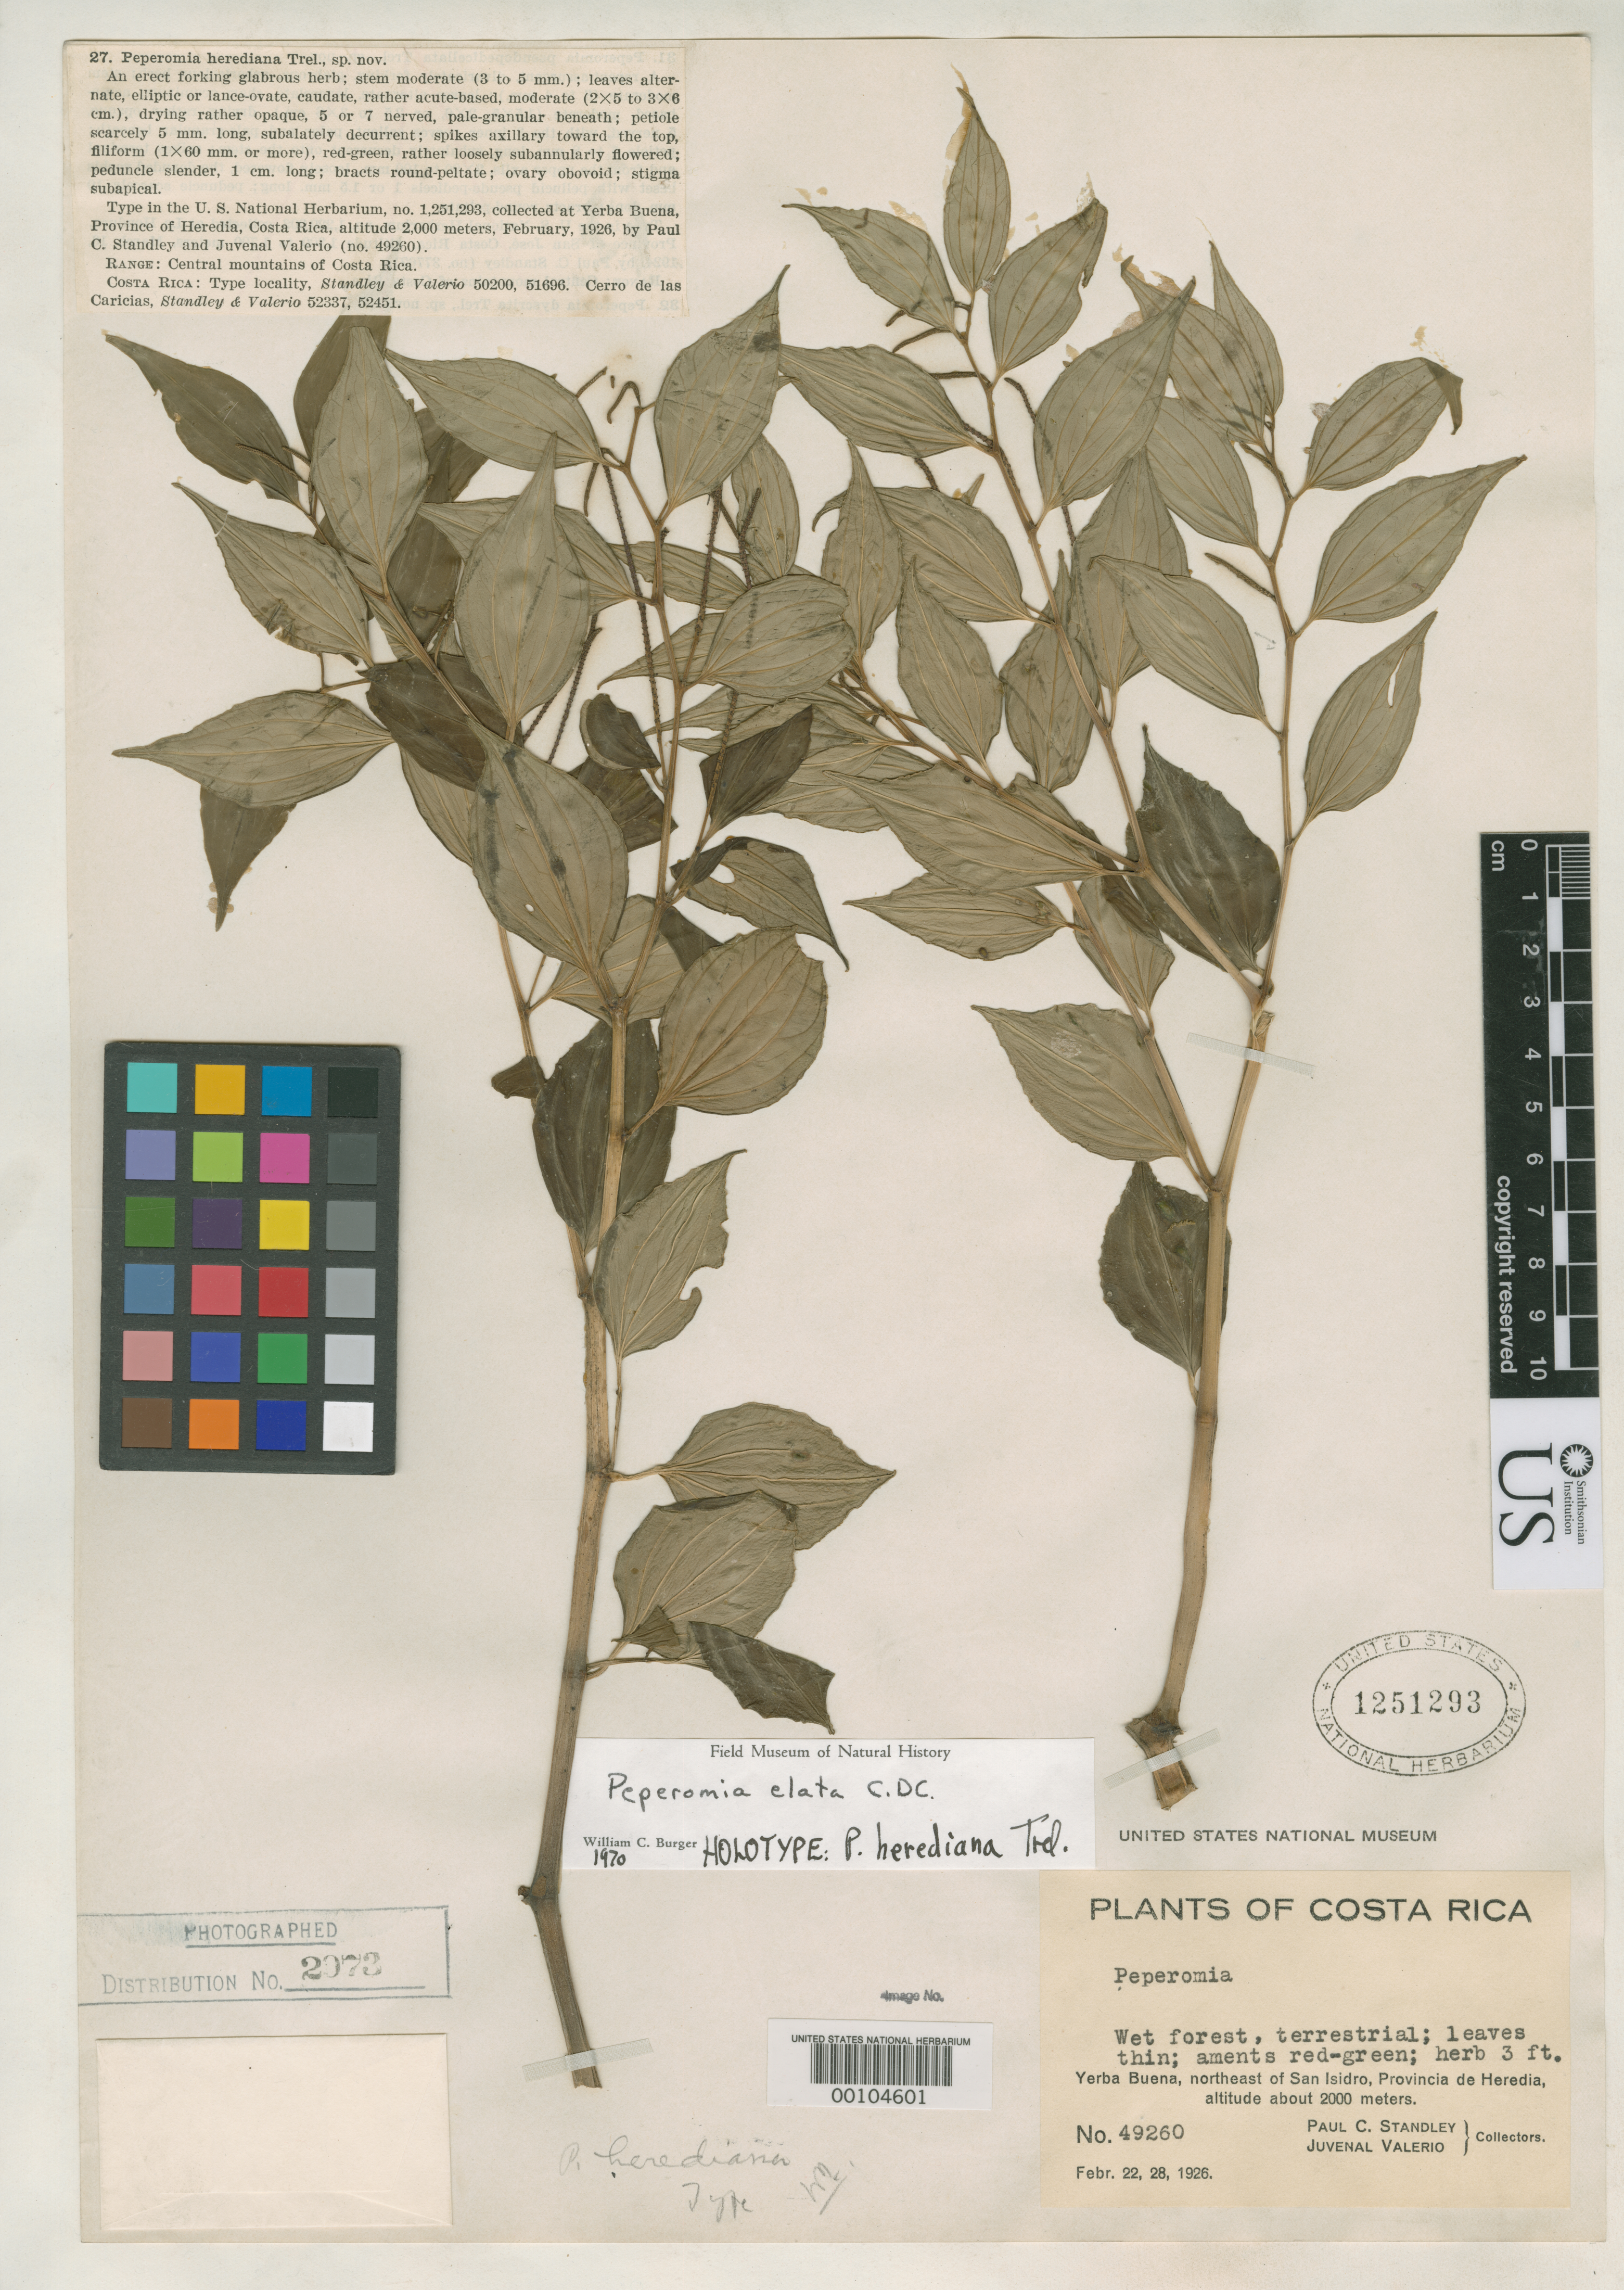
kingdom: Plantae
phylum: Tracheophyta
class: Magnoliopsida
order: Piperales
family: Piperaceae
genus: Peperomia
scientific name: Peperomia herediana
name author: Trel.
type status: Holotype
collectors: P. C. Standley & J. Valerio R.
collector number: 49260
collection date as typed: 22 Feb 1926 to 28 Feb 1926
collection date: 1926-02-22/1926-02-28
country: Costa Rica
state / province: Heredia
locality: Yerba Buena, NE of San Isidro.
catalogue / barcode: US 1251293